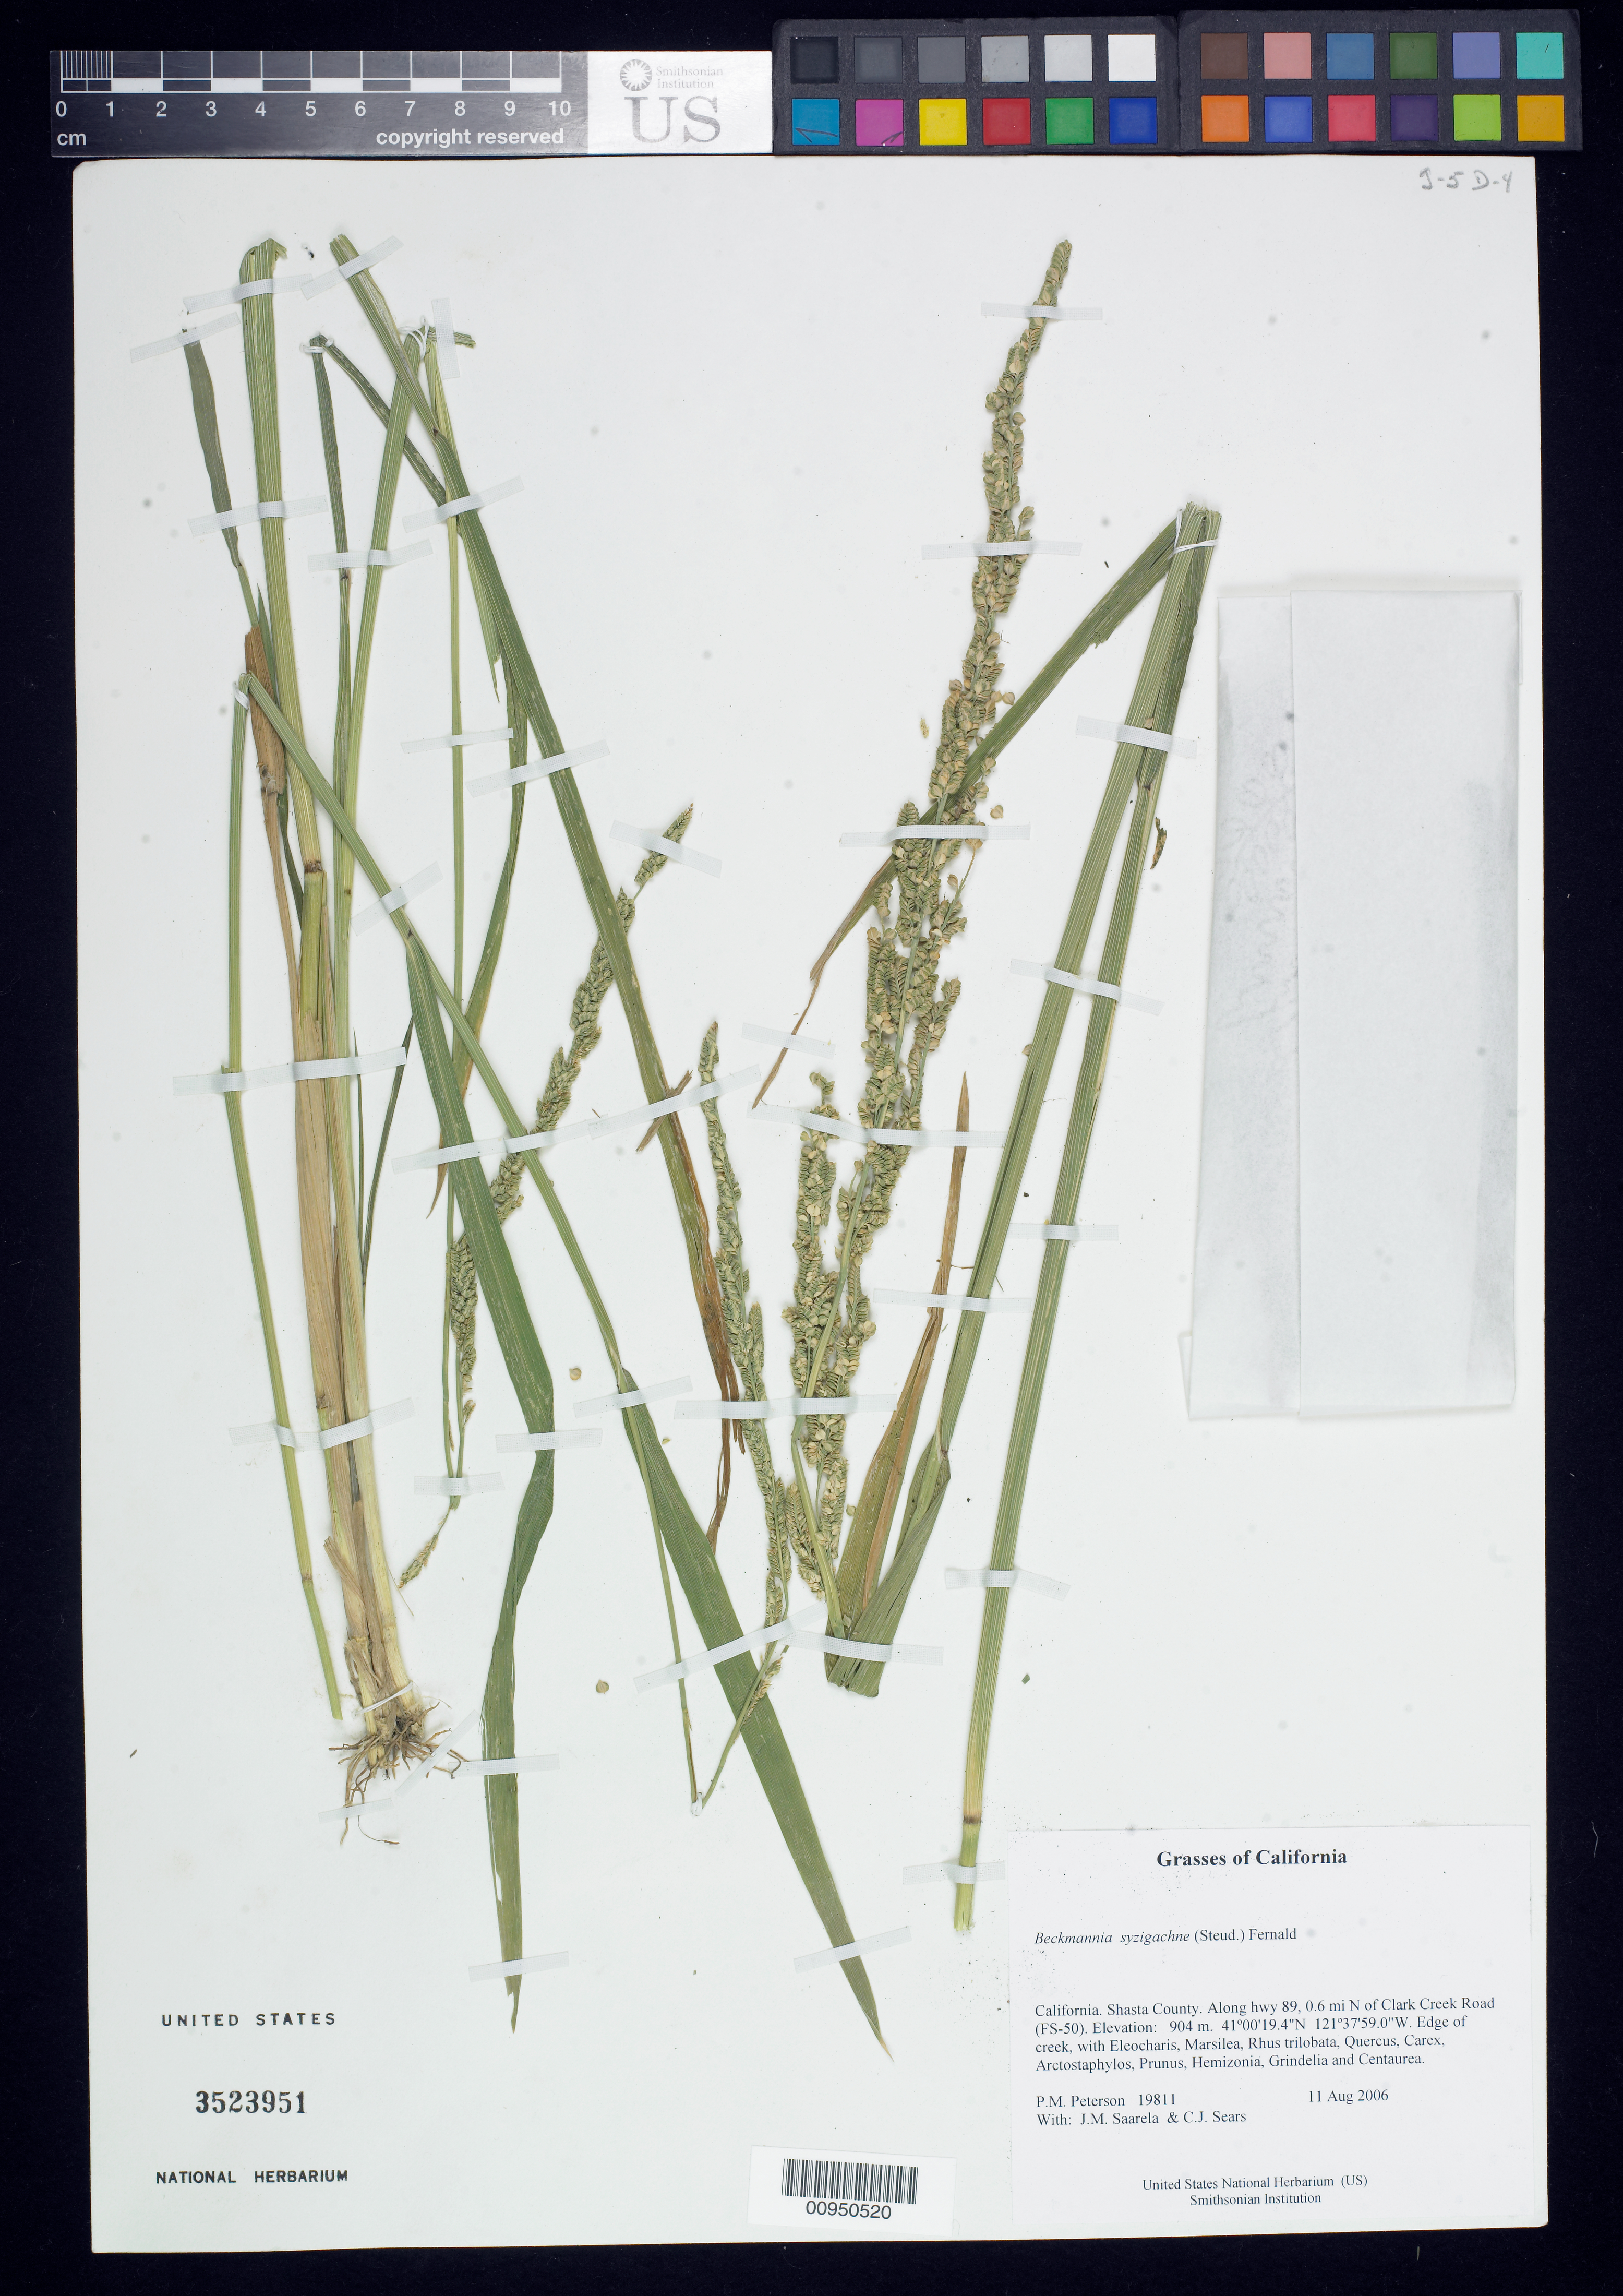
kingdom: Plantae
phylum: Tracheophyta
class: Liliopsida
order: Poales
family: Poaceae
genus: Beckmannia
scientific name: Beckmannia syzigachne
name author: (Steud.) Fernald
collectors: P. M. Peterson, J. Saarela & C. Sears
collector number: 19811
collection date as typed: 11 Aug 2006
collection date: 2006-08-11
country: United States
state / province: California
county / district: Shasta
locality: Along hwy 89, 0.6 mi N of Clark Creek Road (FS-50).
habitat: Edge of creek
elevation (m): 904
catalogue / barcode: US 3523951